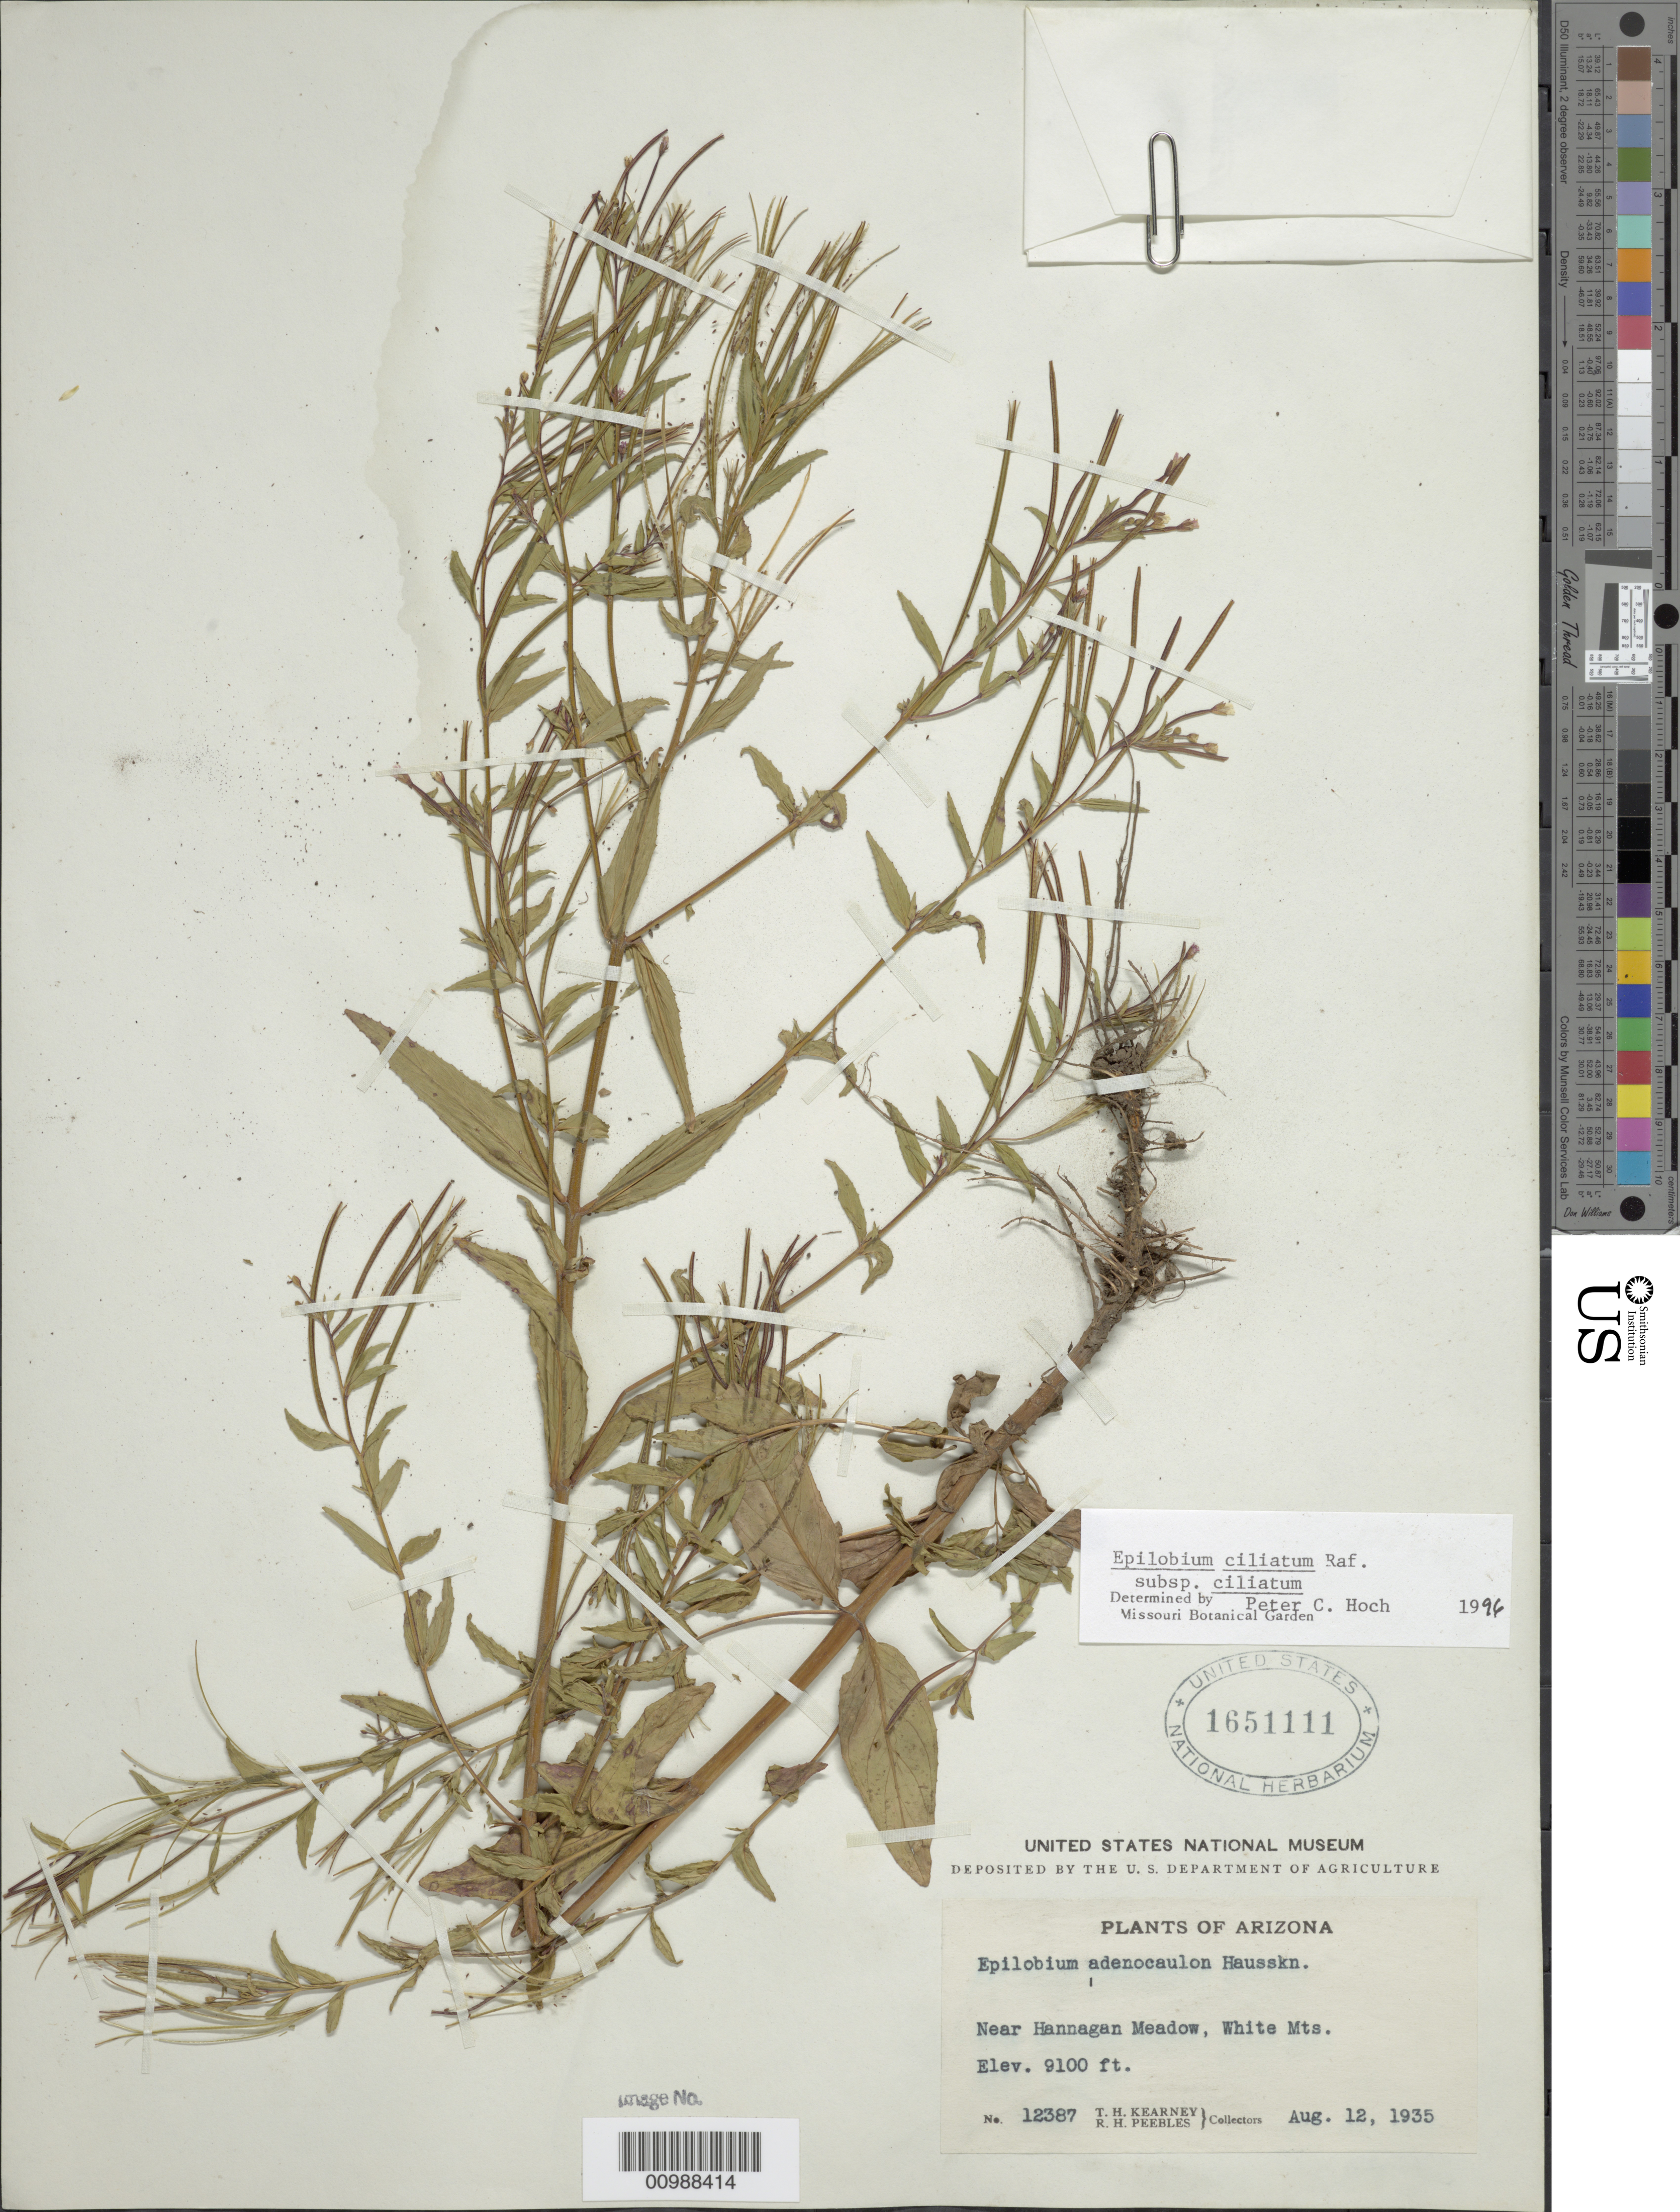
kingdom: Plantae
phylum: Tracheophyta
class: Magnoliopsida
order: Myrtales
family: Onagraceae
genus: Epilobium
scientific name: Epilobium ciliatum subsp. ciliatum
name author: Raf.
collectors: T. H. Kearney & R. H. Peebles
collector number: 12387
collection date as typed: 12 Aug 1935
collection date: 1935-08-12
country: United States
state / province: Arizona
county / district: Navajo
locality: Near Hannagan Meadow, White Mountains.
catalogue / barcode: US 615111